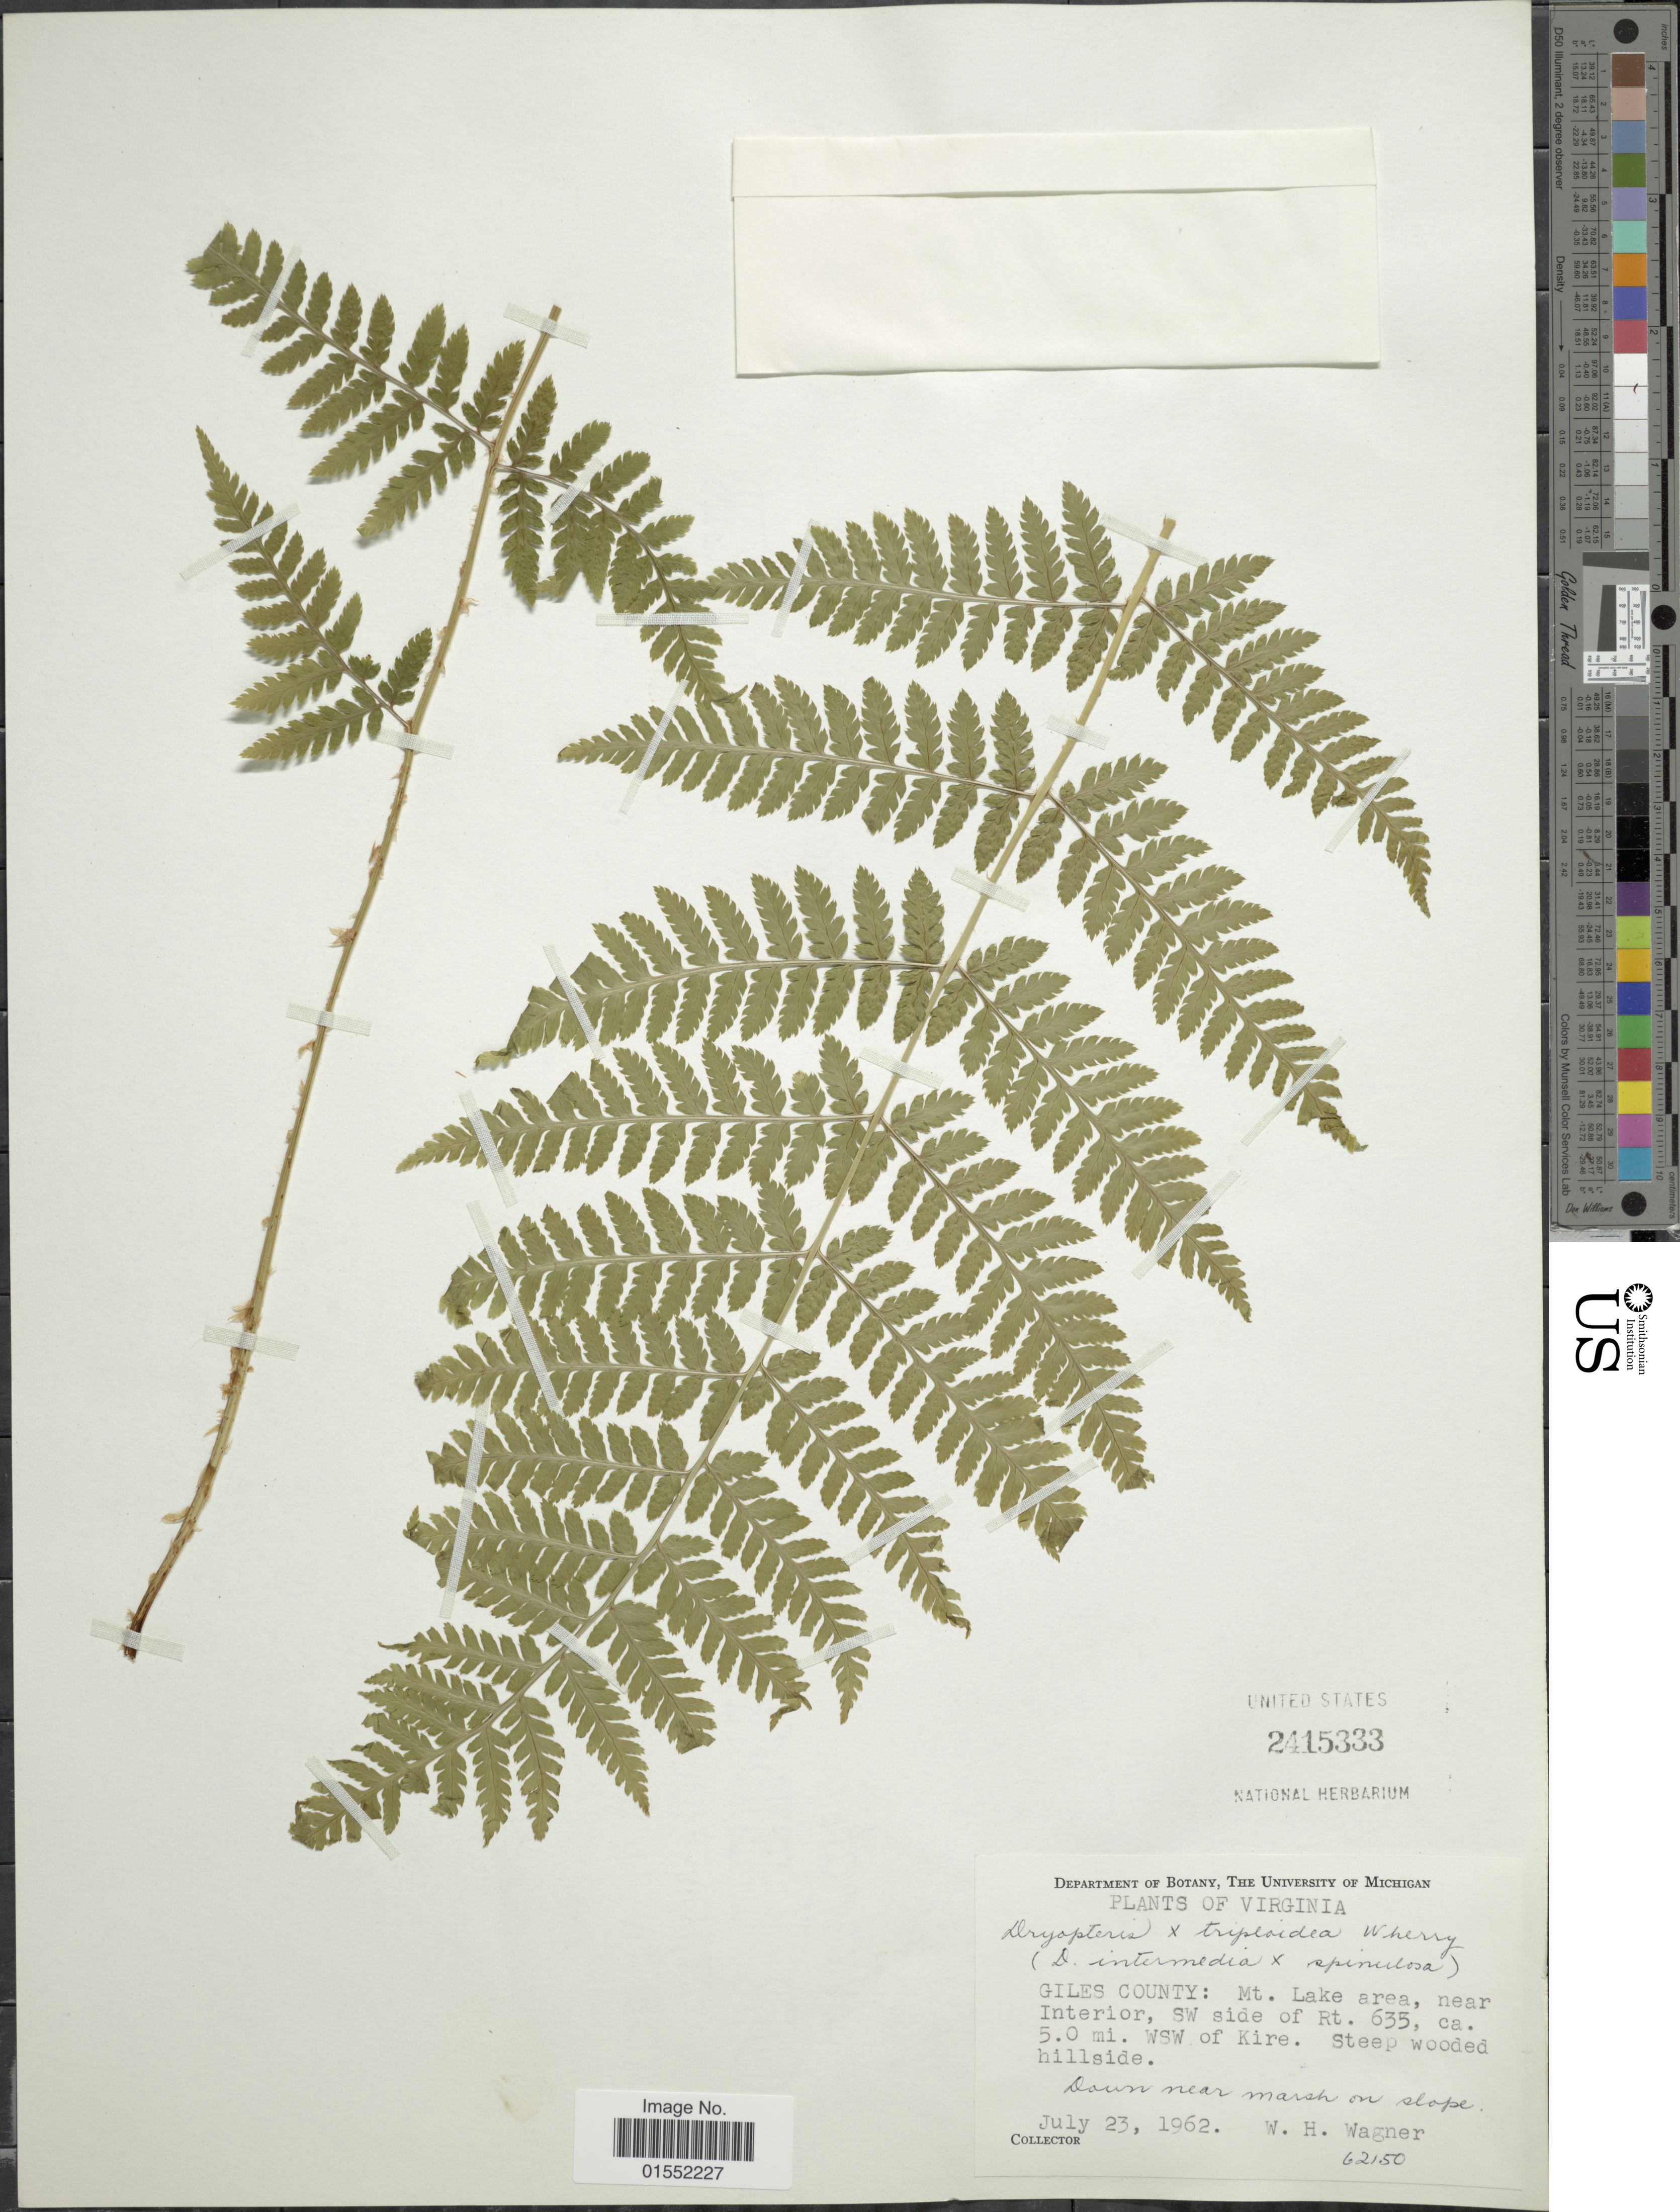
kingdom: Plantae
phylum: Tracheophyta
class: Polypodiopsida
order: Polypodiales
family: Dryopteridaceae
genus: Dryopteris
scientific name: Dryopteris x triploidea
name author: Wherry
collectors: W. H. Wagner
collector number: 62150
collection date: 1962-07-23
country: United States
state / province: Virginia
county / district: Giles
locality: Mt. Lake area, near Interior, SW side of Rt. 633, ca. 5.0 mi. WSW of Kire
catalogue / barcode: US 2415333